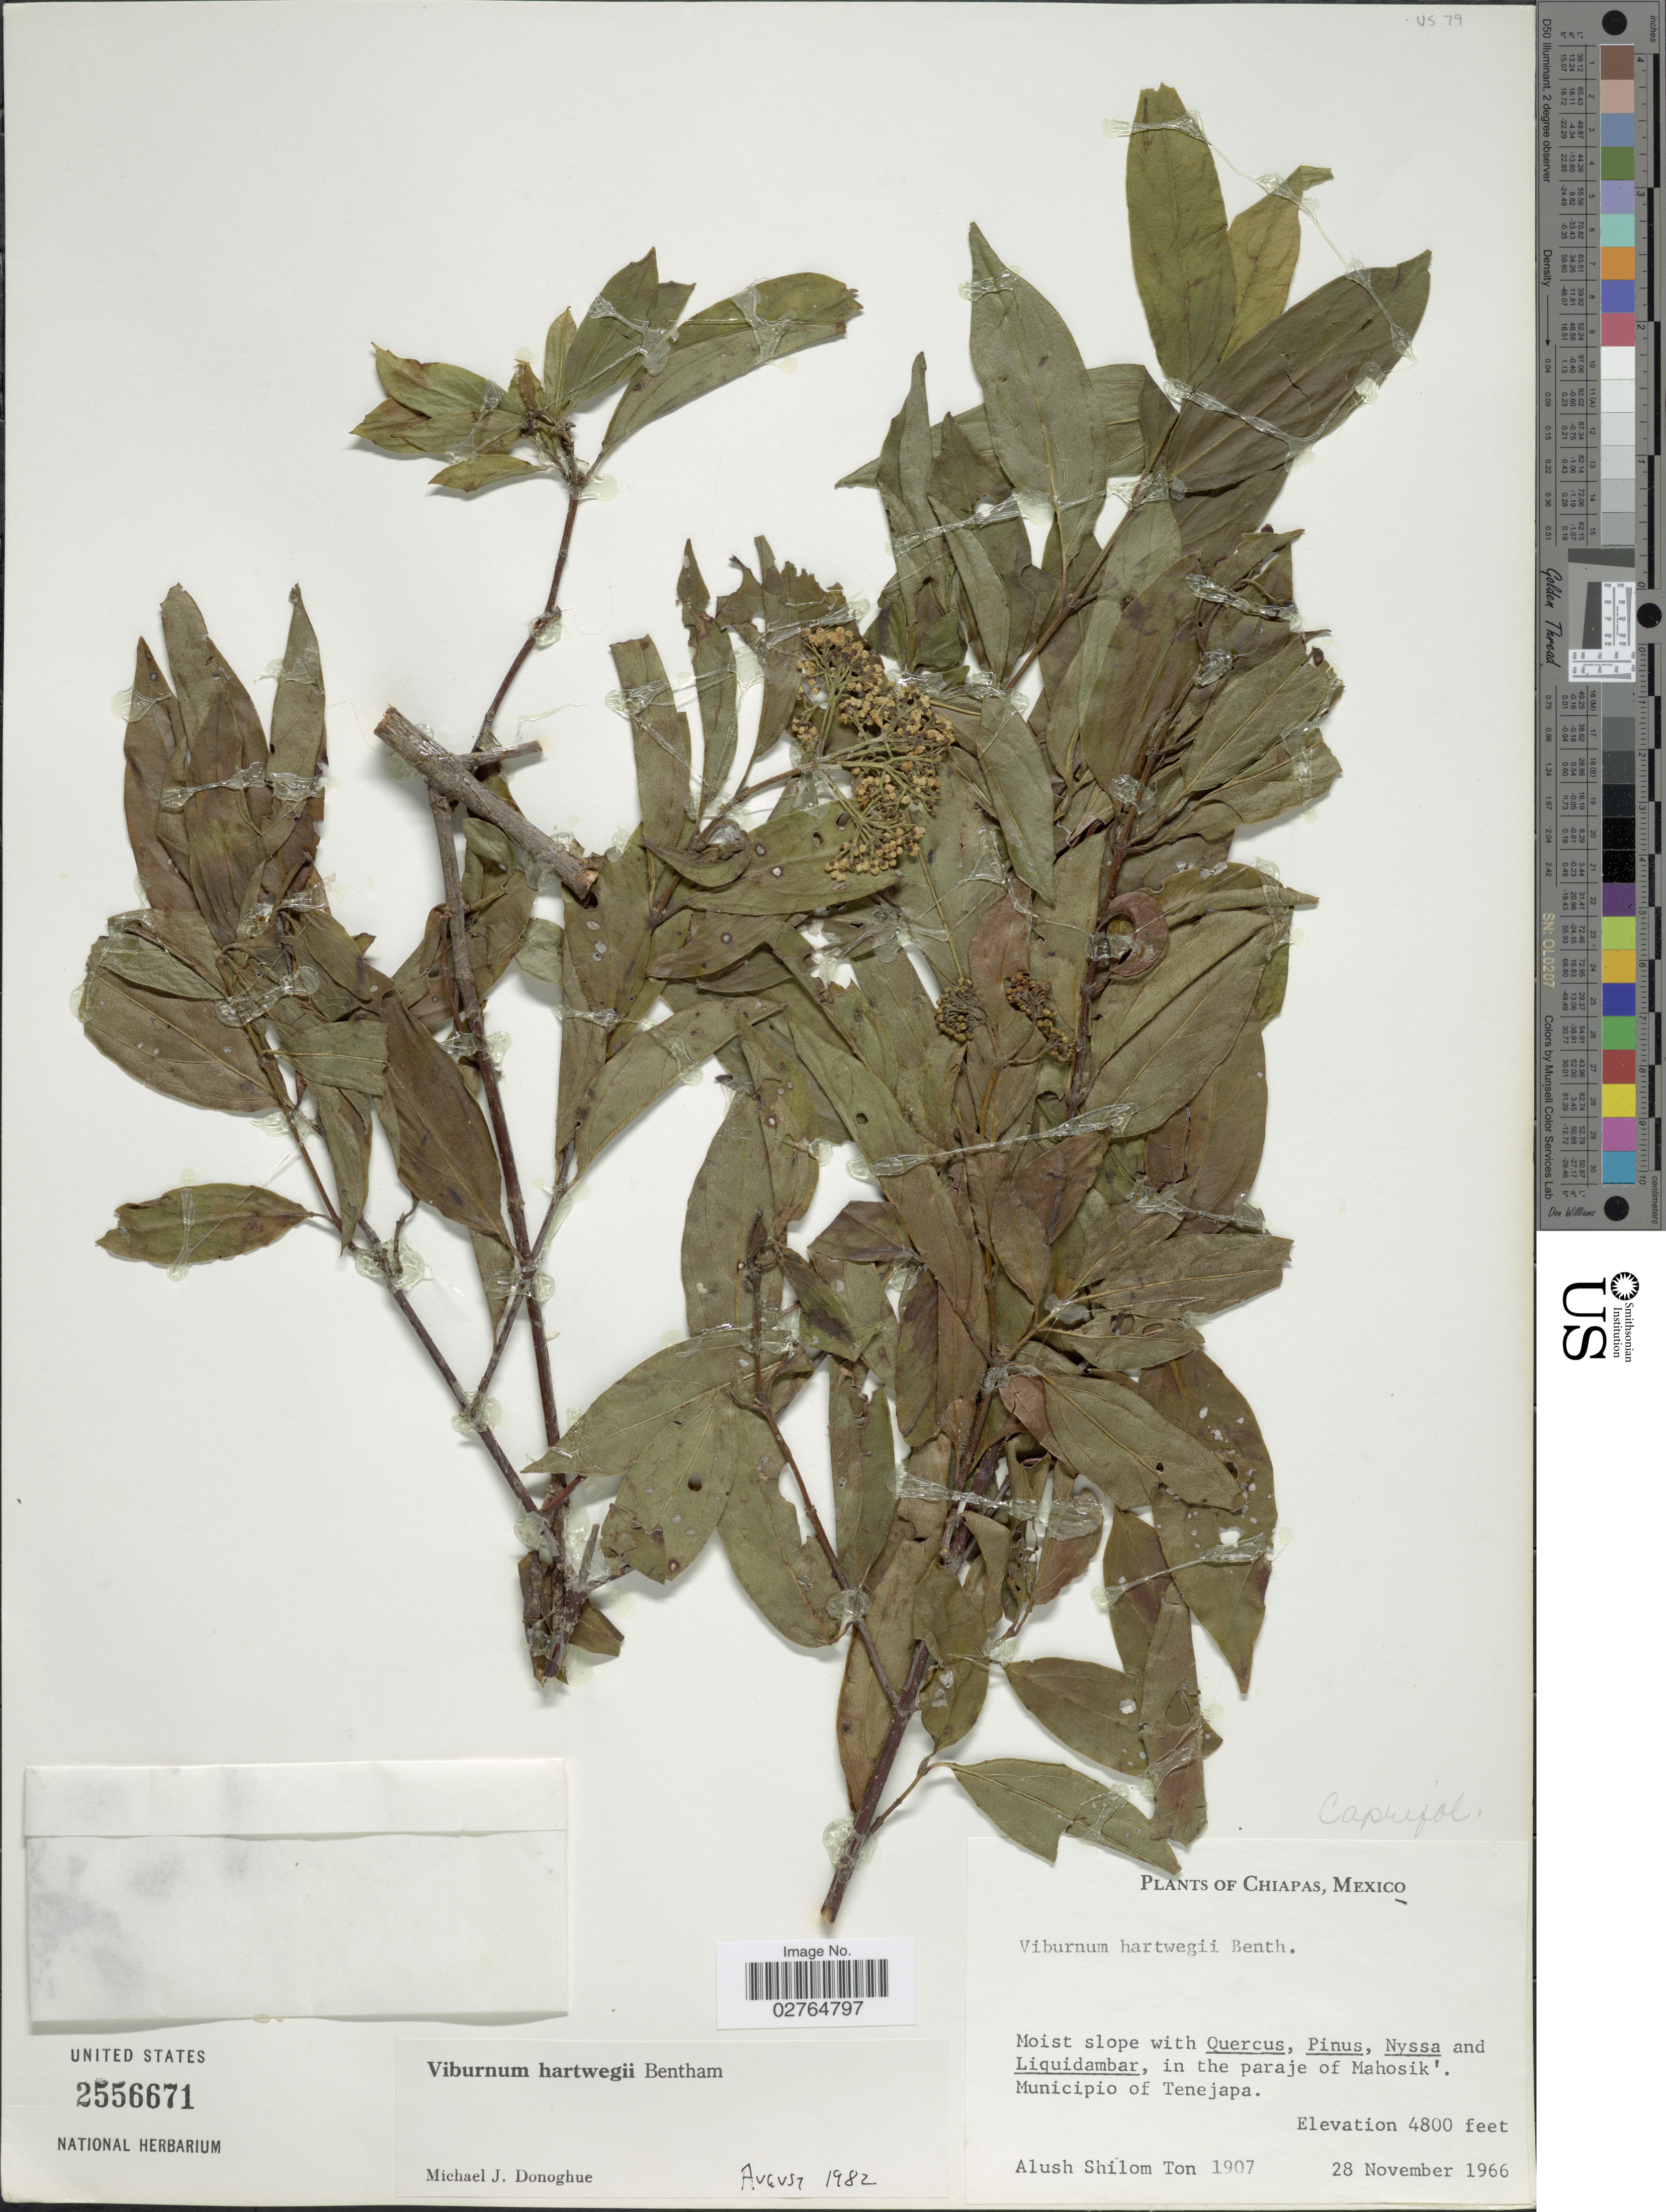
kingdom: Plantae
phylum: Tracheophyta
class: Magnoliopsida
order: Dipsacales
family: Viburnaceae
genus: Viburnum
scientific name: Viburnum hartwegii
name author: Benth.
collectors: A. S. Ton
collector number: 1907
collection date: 1966-11-28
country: Mexico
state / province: Chiapas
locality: In the paraje of Mahosik'. Municipio of Tenejapa.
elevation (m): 1463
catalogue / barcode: US 2556671